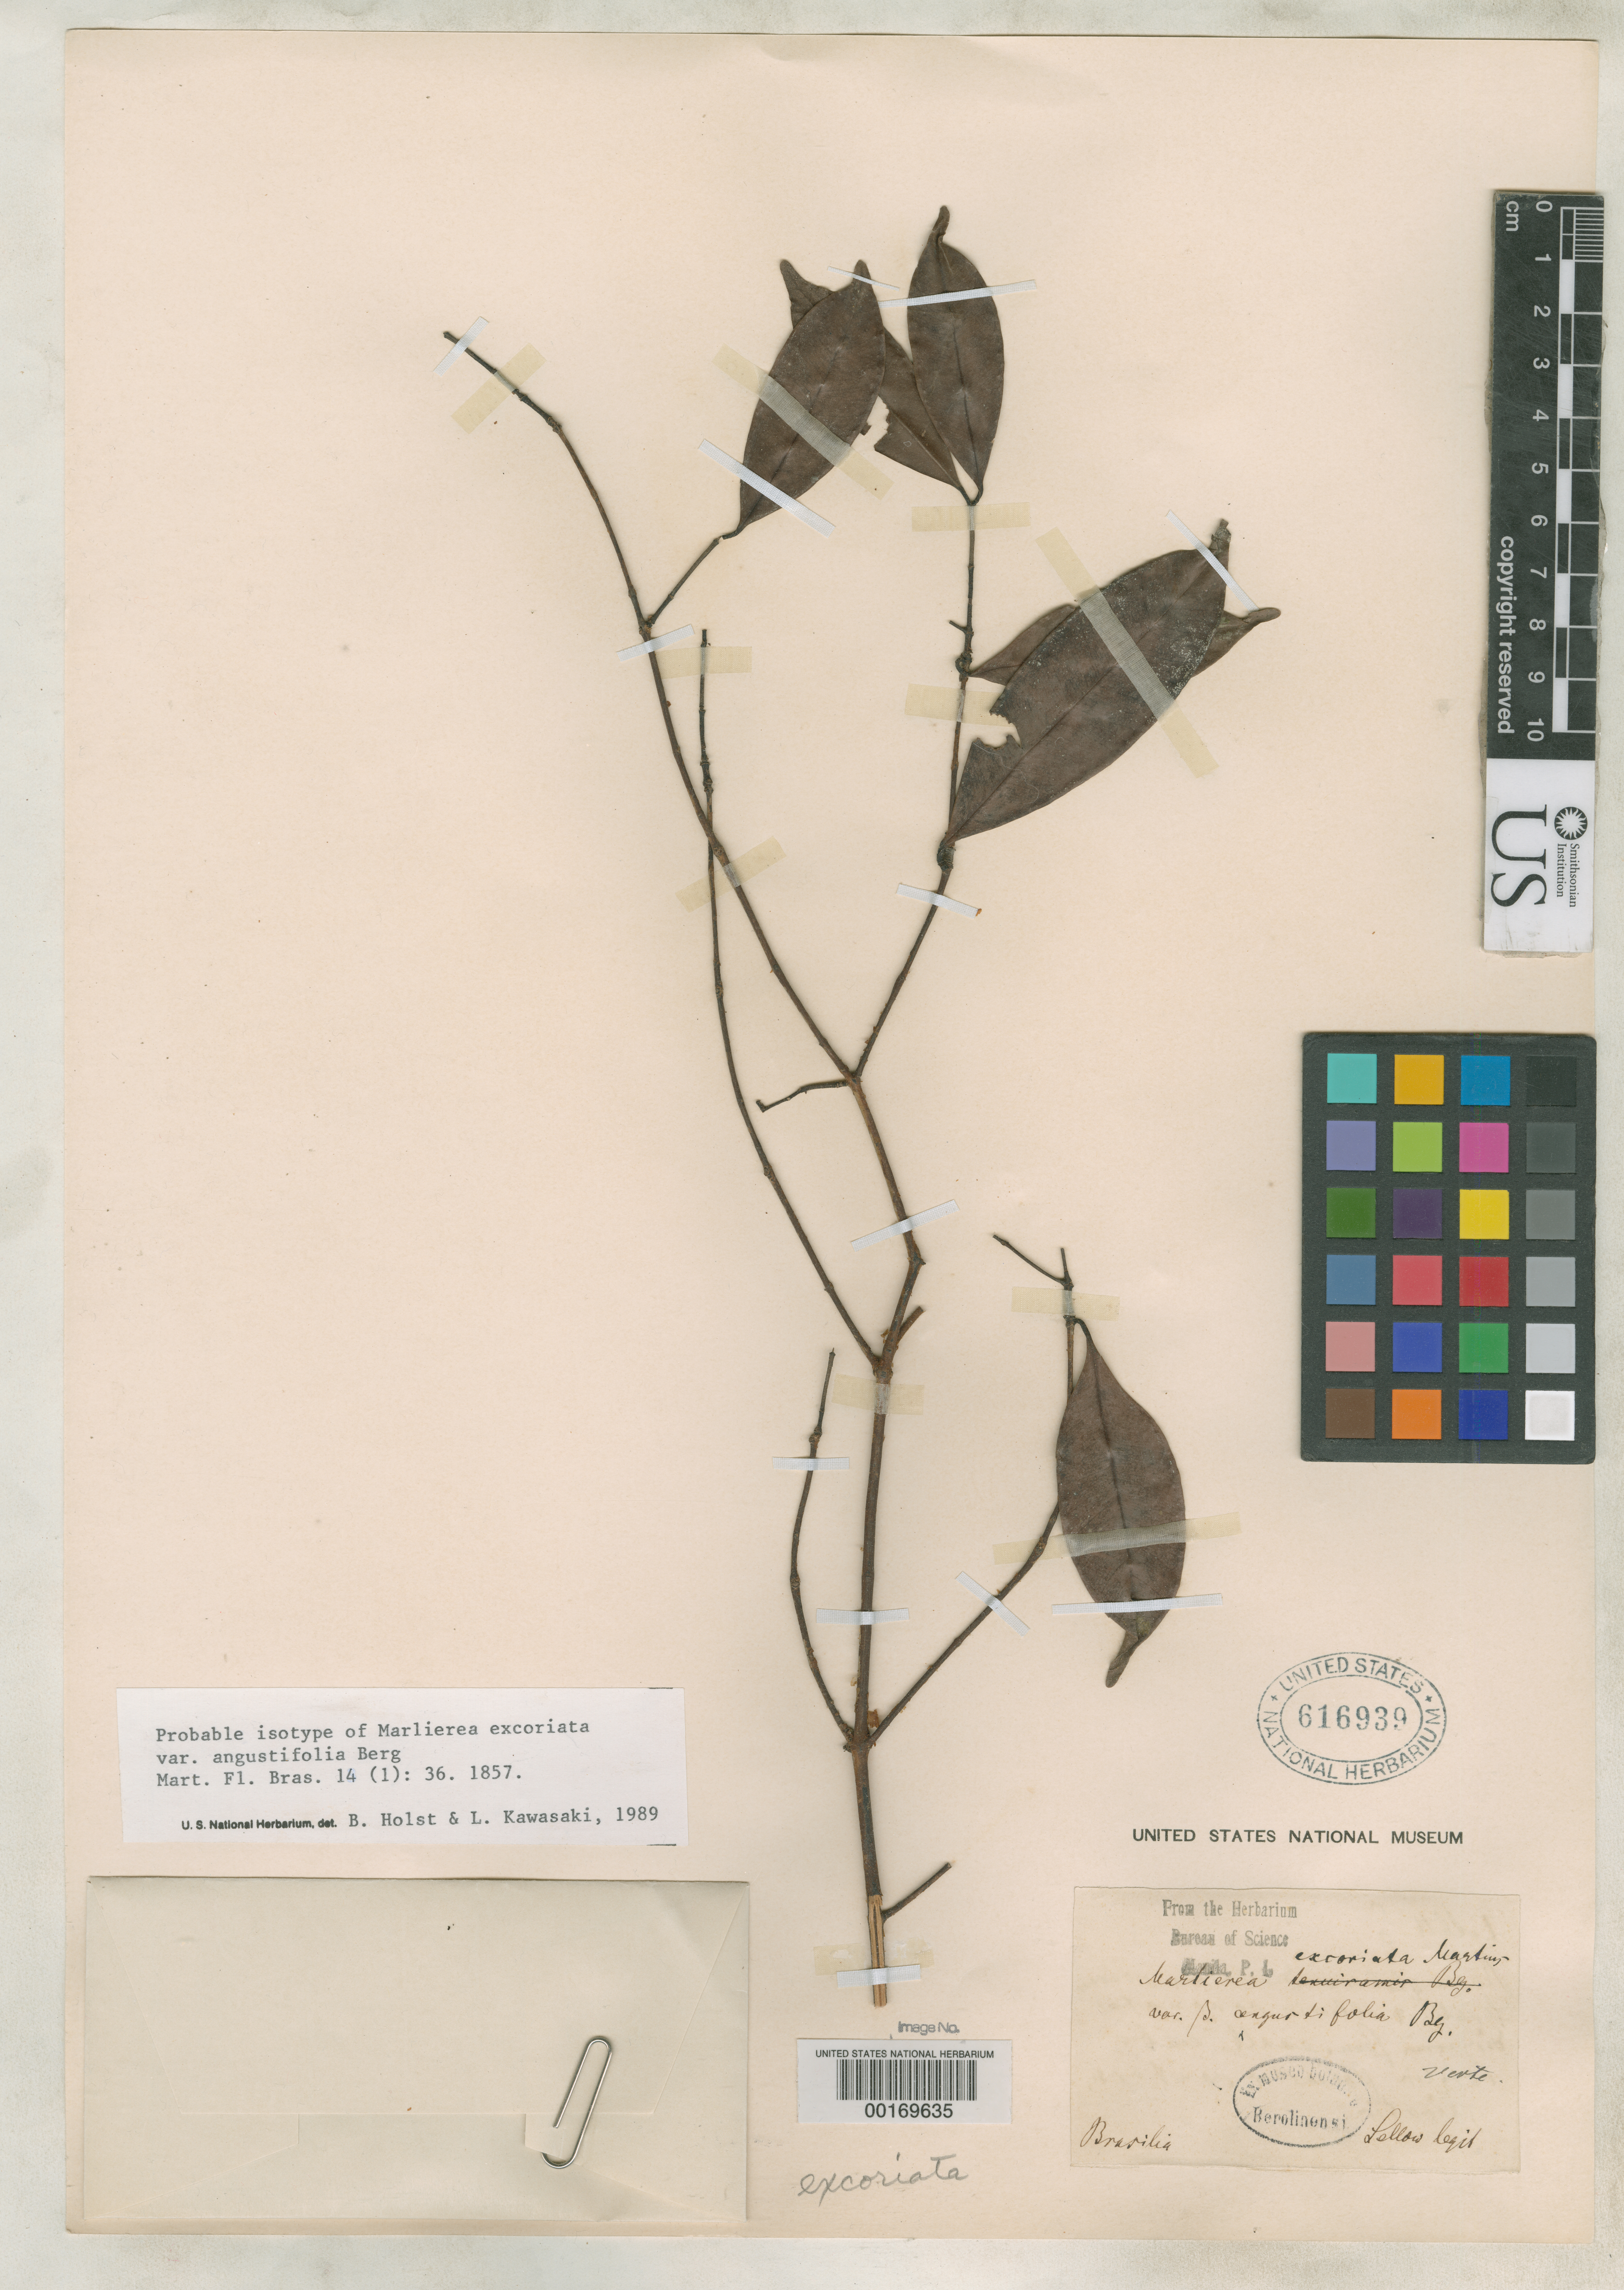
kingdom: Plantae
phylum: Tracheophyta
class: Magnoliopsida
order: Myrtales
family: Myrtaceae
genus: Marlierea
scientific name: Marlierea excoriata var. angustifolia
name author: O. Berg in Mart.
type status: Isotype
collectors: F. Sellow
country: Brazil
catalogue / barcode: US 616939